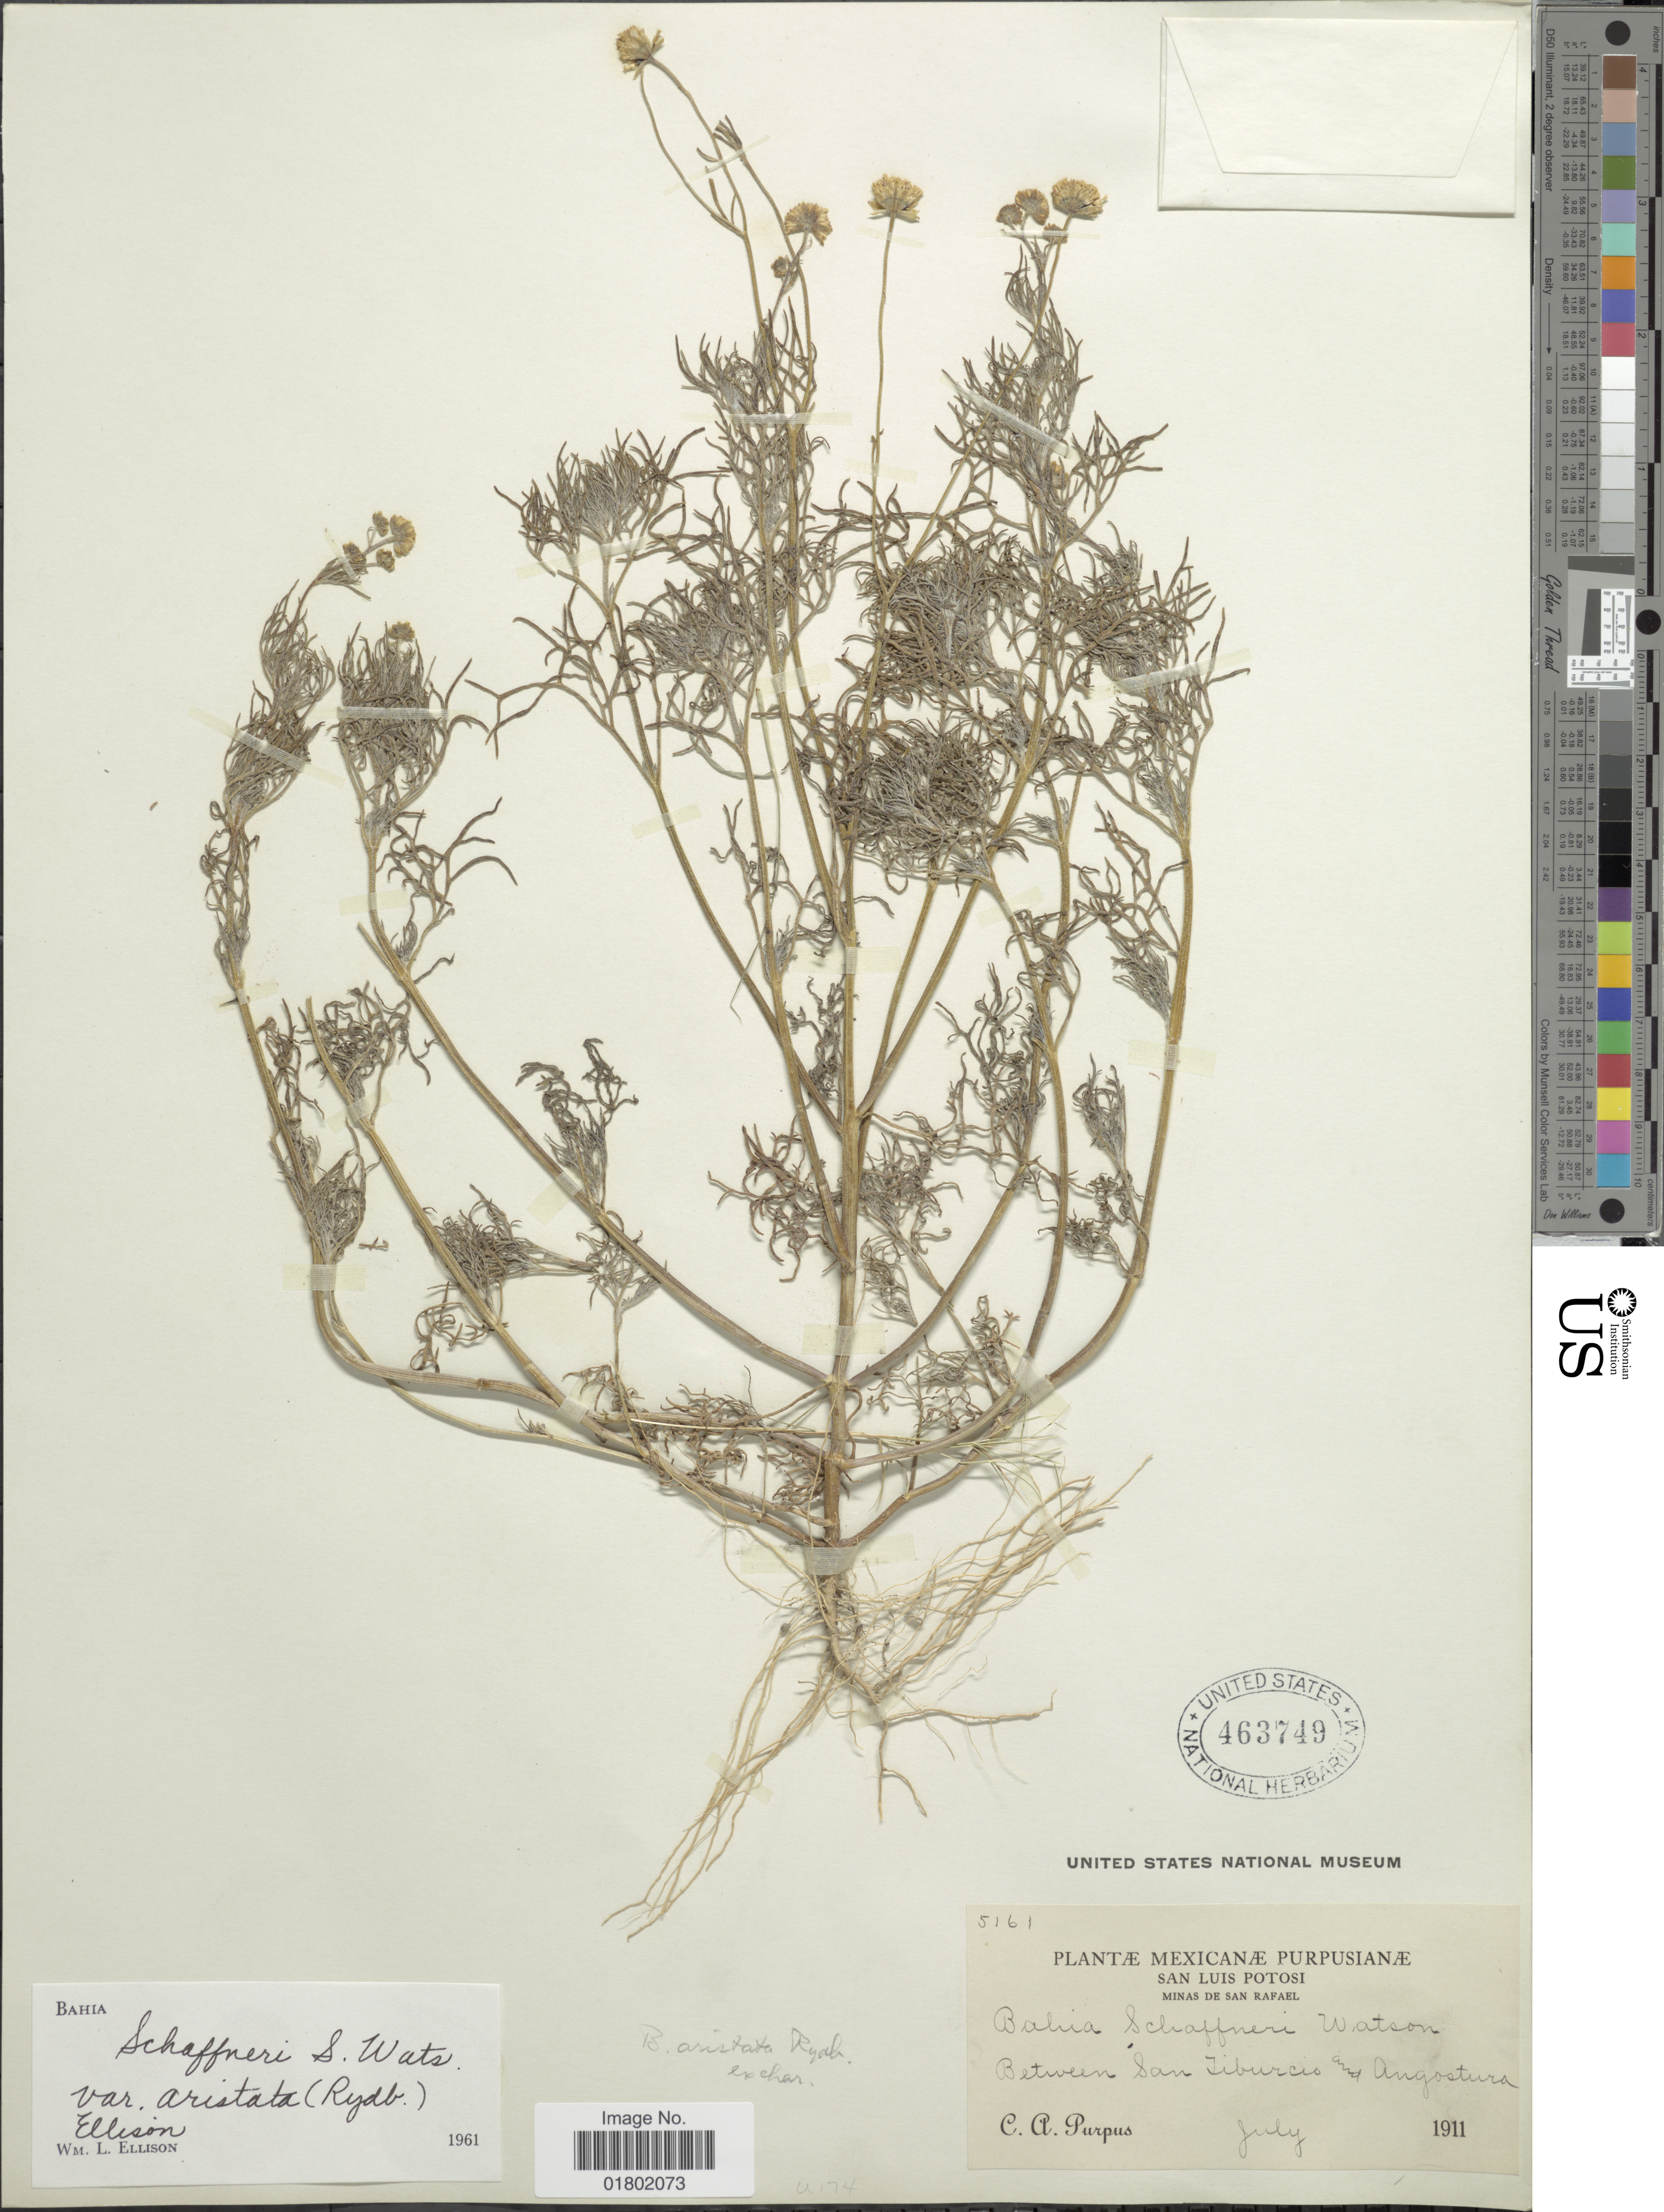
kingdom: Plantae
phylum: Tracheophyta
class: Magnoliopsida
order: Asterales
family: Asteraceae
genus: Bahia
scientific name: Bahia schaffneri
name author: S. Watson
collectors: C. A. Purpus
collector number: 5161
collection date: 1911-07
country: Mexico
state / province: San Luis Potosí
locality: Minas de San Rafael, between San Jiburcio and Angostura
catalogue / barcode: US 463749